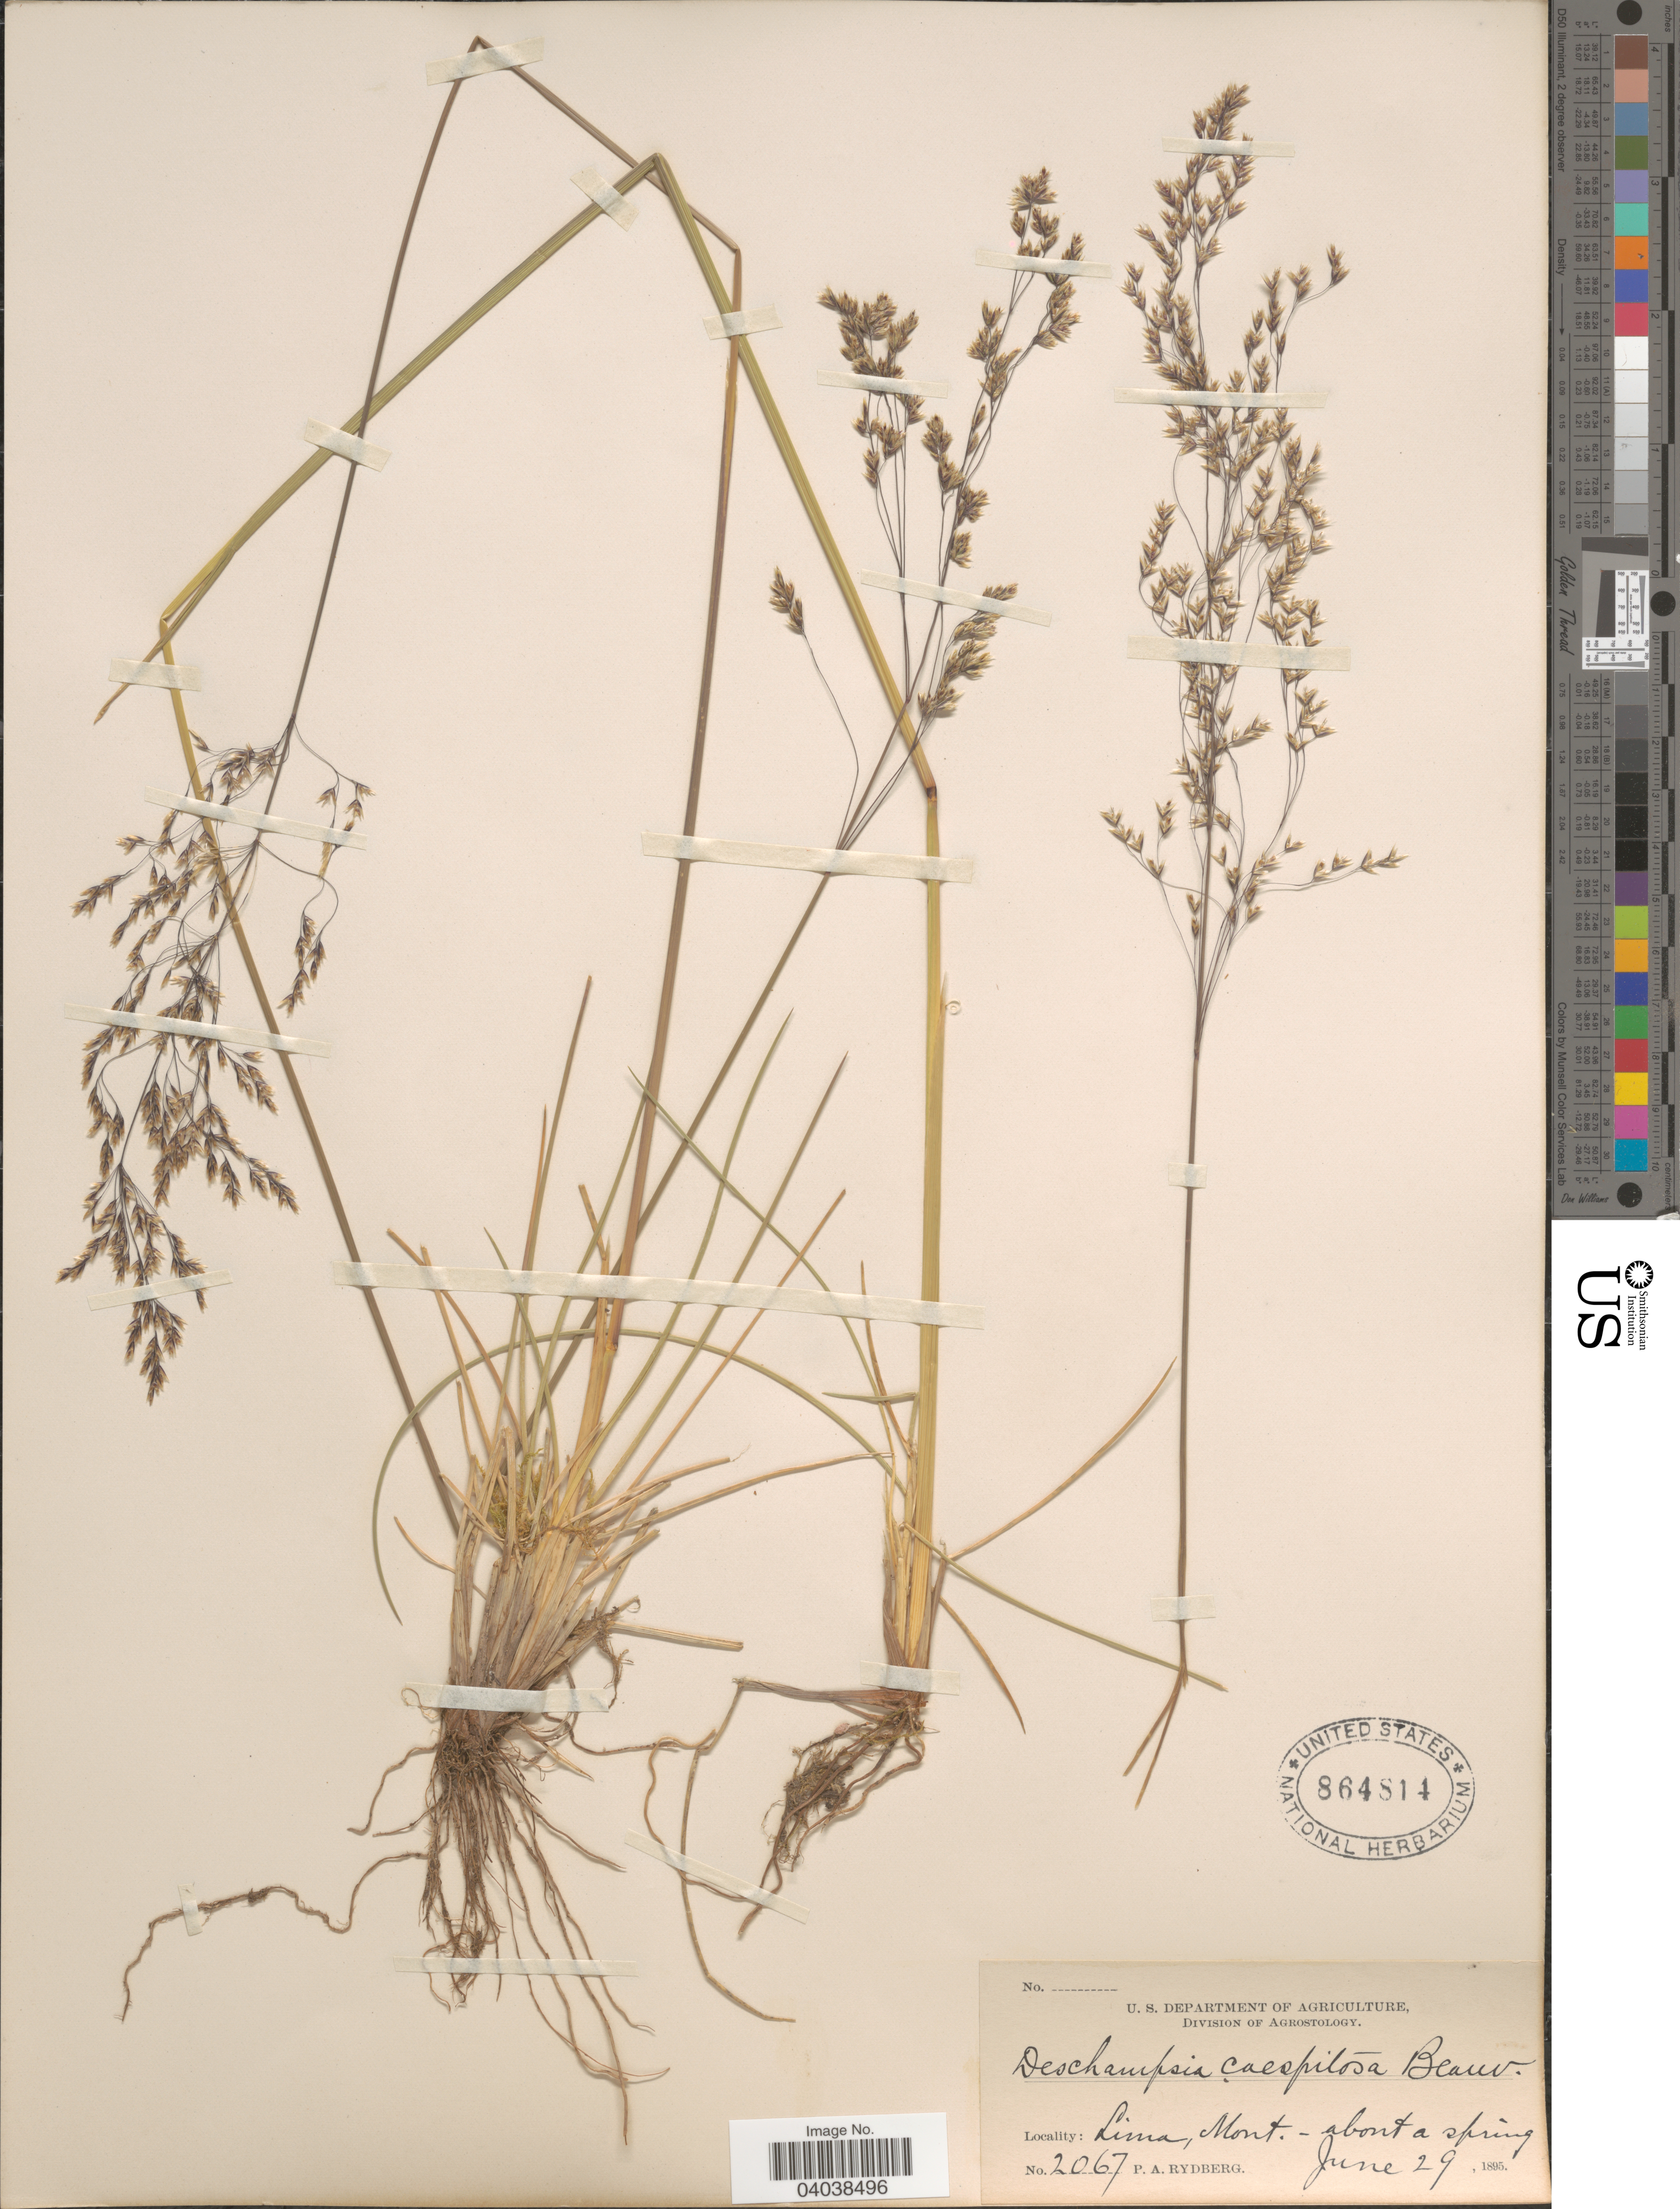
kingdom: Plantae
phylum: Tracheophyta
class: Liliopsida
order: Poales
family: Poaceae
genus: Deschampsia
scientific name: Deschampsia cespitosa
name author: (L.) P. Beauv.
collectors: P. A. Rydberg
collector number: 2067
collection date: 1895-06-29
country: United States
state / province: Montana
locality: Lima- about a spring.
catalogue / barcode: US 864814